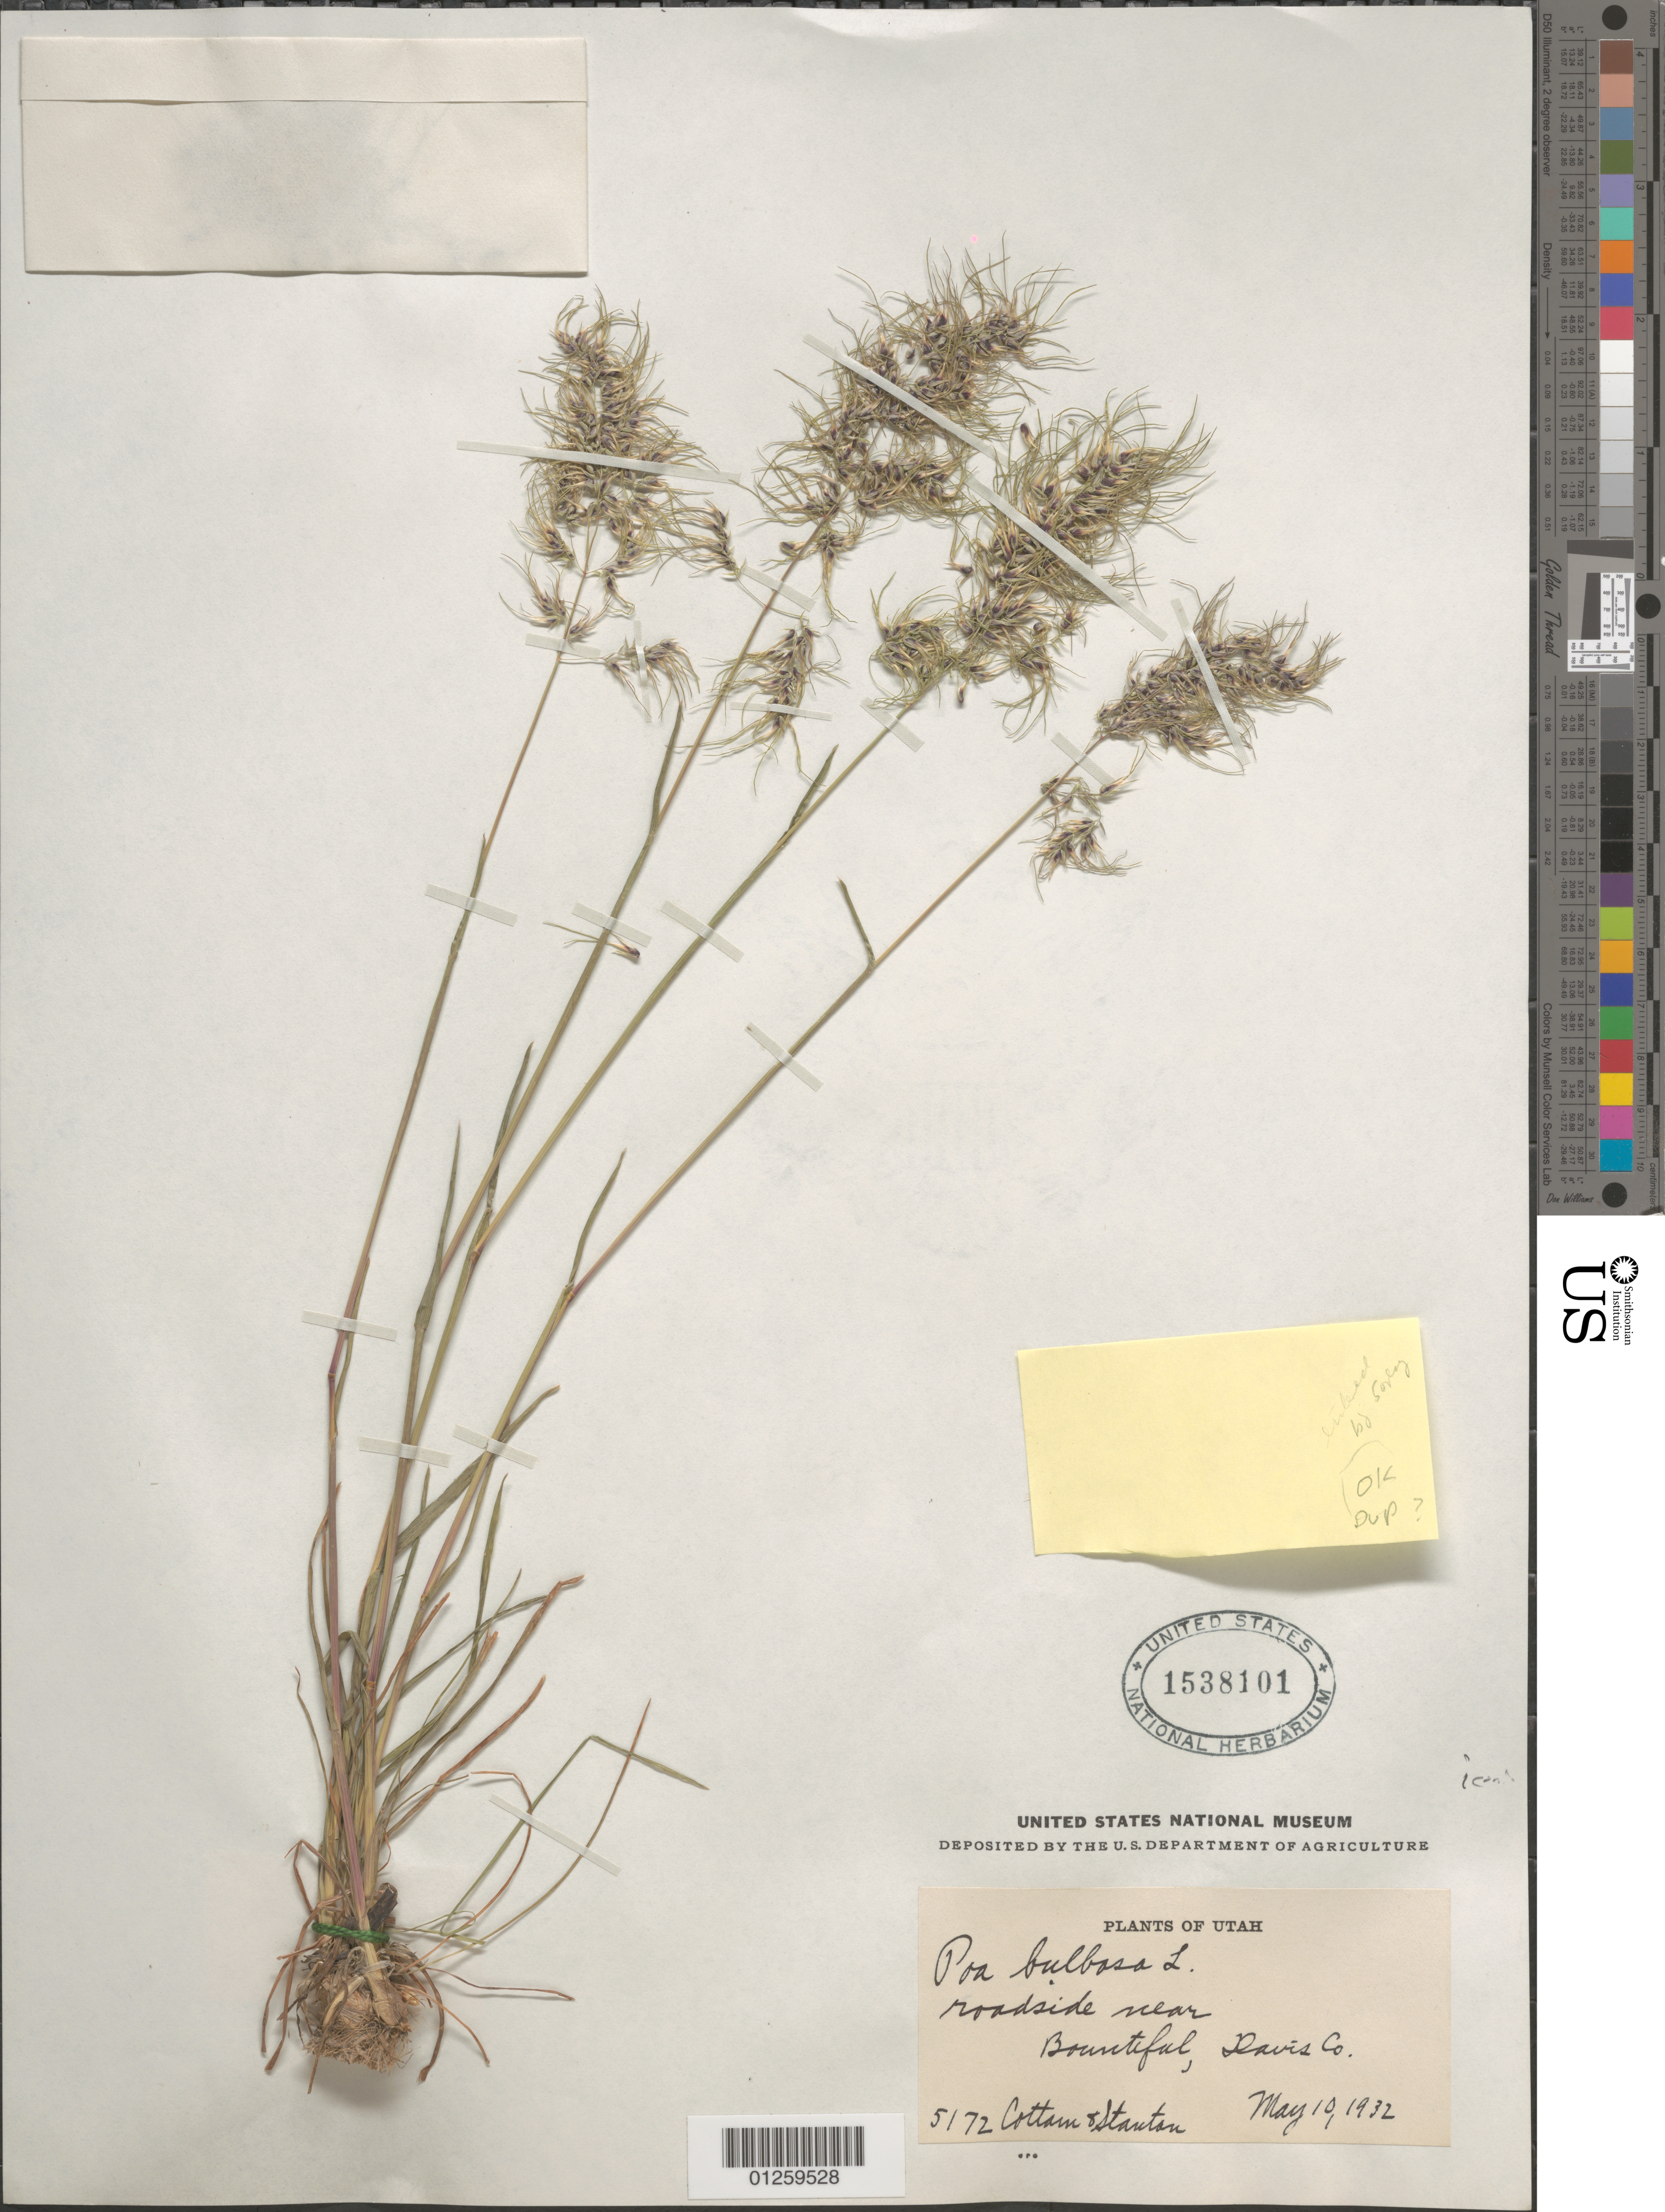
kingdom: Plantae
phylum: Tracheophyta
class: Liliopsida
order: Poales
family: Poaceae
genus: Poa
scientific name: Poa iconia var. iconia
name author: Azn.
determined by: Soreng, Robert J., Research Associate (BOT), Smithsonian Institution - National Museum of Natural History (UNITED STATES)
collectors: Cottam & Stanton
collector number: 5172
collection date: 1932-05-10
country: United States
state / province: Utah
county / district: Davis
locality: Road side near Bountiful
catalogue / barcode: US 1538101